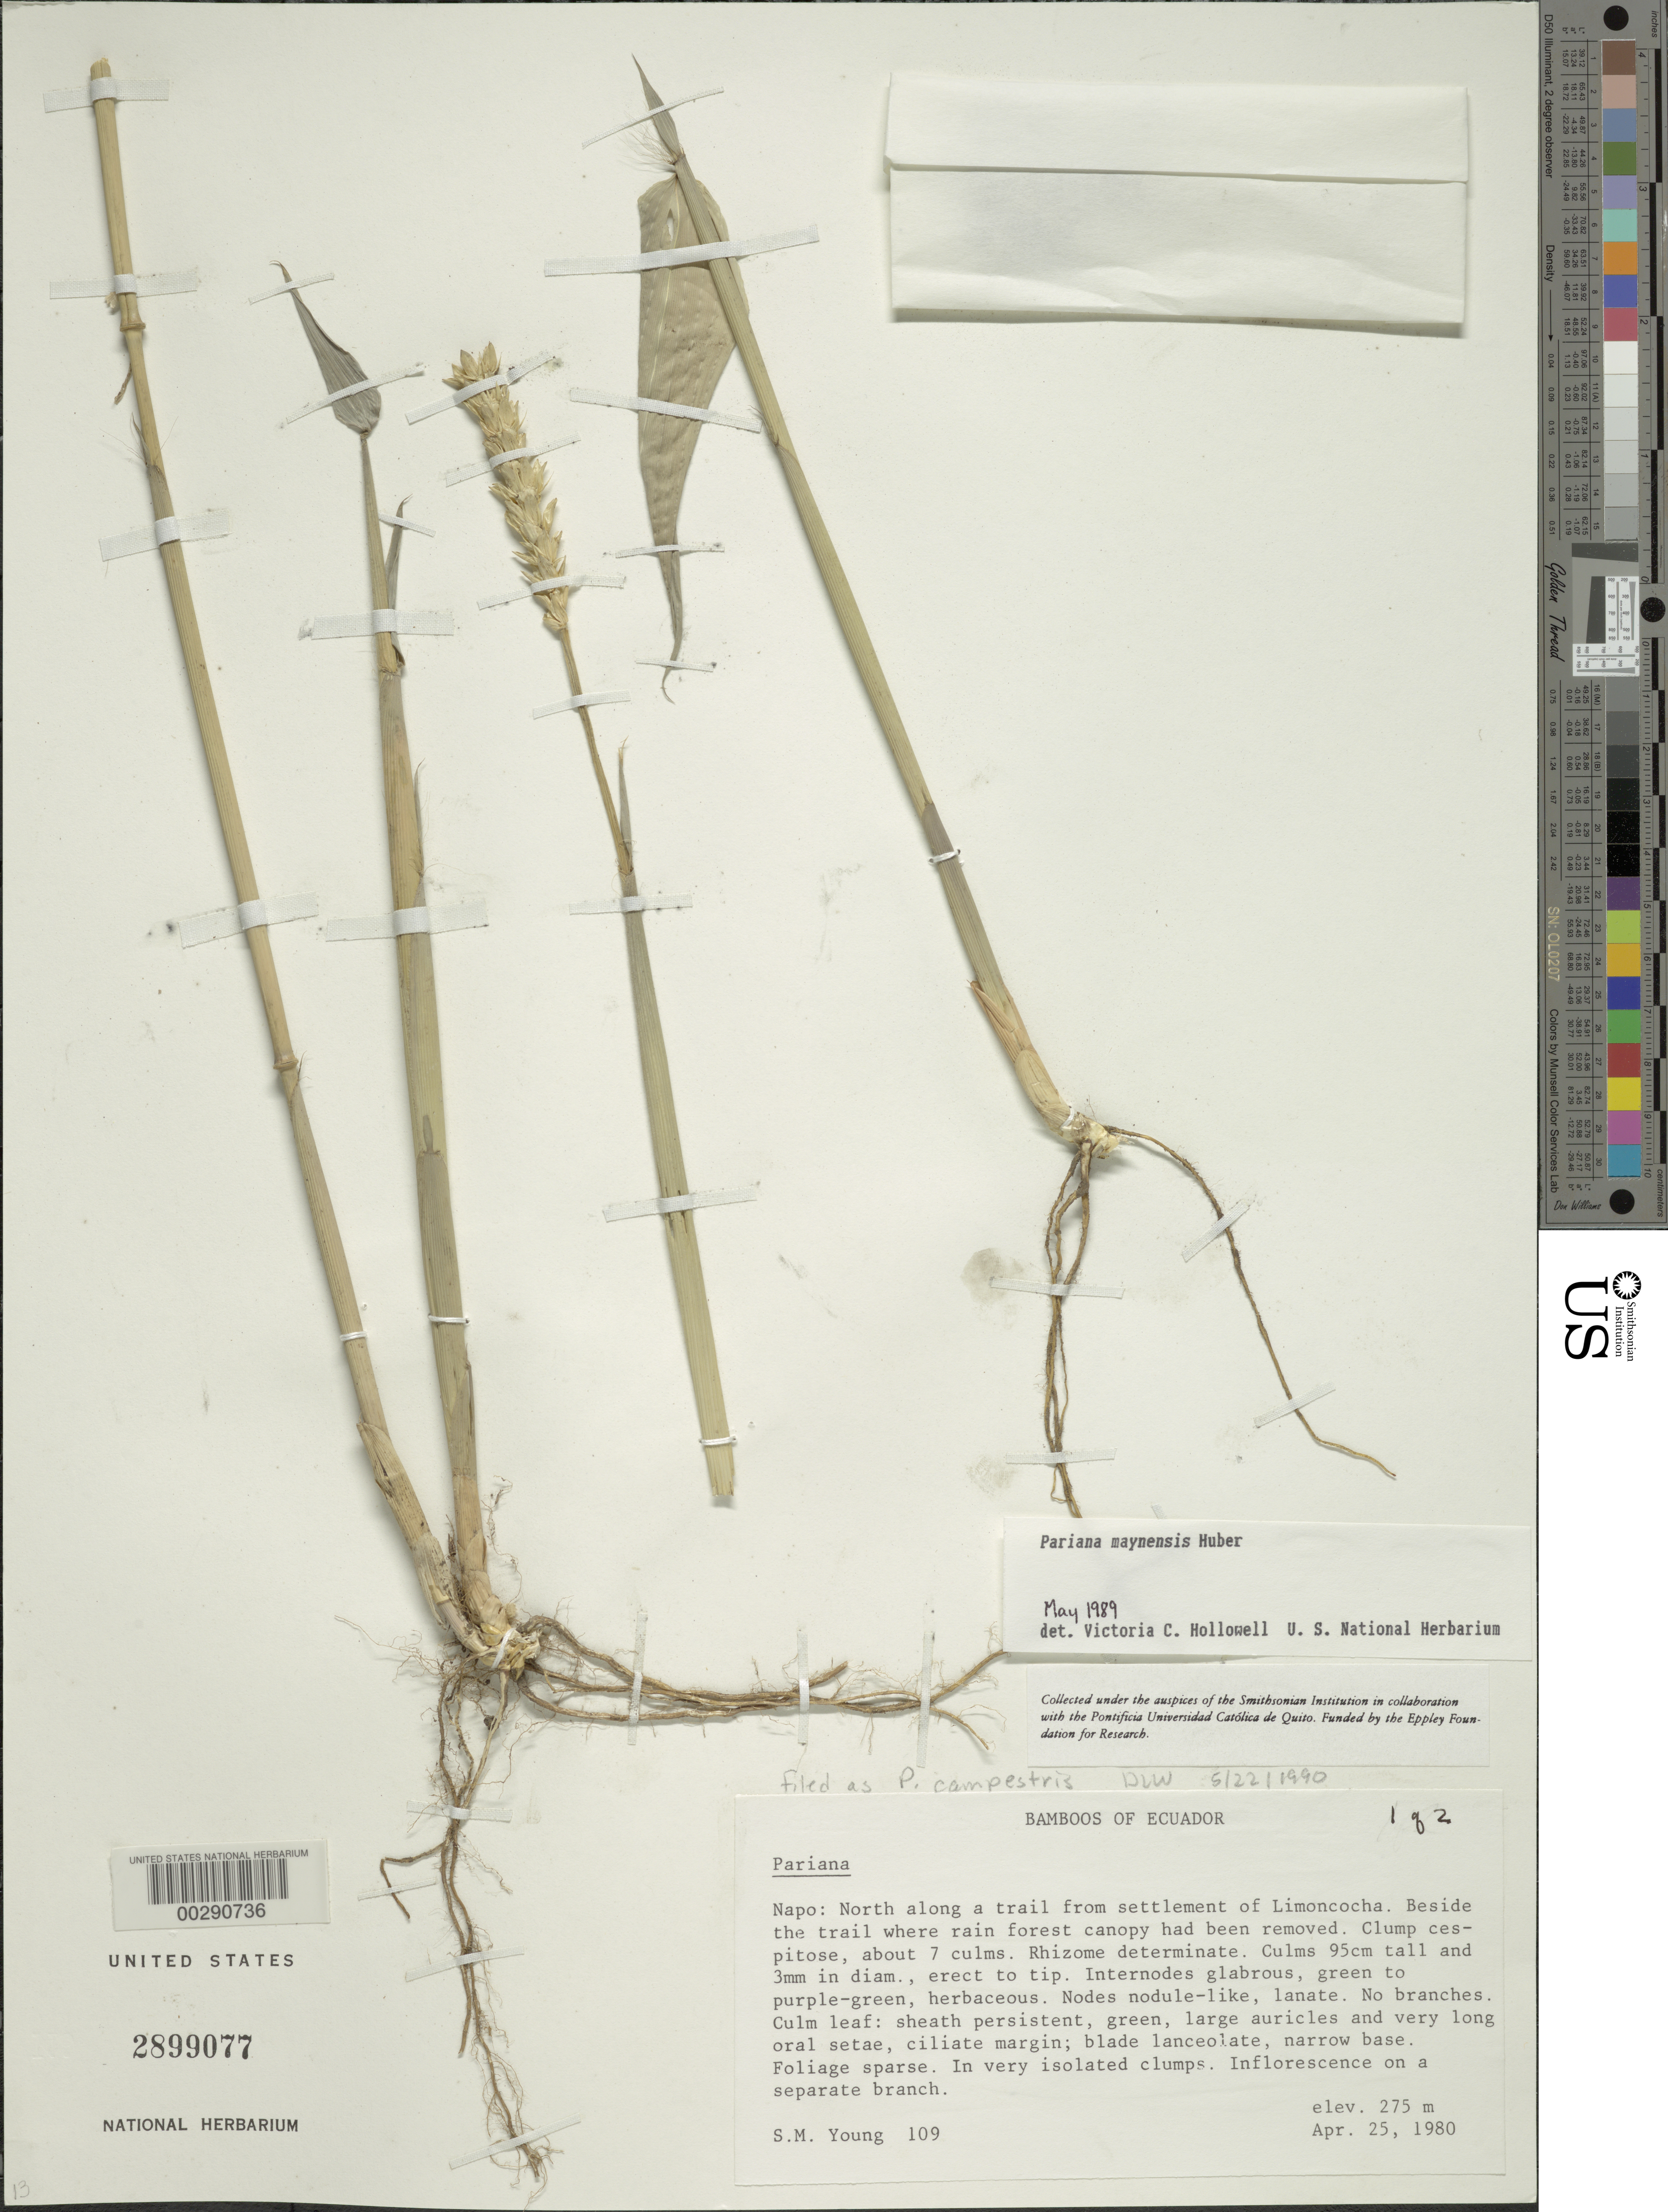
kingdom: Plantae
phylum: Tracheophyta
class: Liliopsida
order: Poales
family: Poaceae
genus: Pariana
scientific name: Pariana campestris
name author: Aubl.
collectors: S. Young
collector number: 109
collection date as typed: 25 Apr 1980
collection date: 1980-04-25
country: Ecuador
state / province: Napo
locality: N along the Trail from the settlement of Limoncocha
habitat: Beside the trail where rain forest camopy had been removed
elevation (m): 275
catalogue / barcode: US 2899077